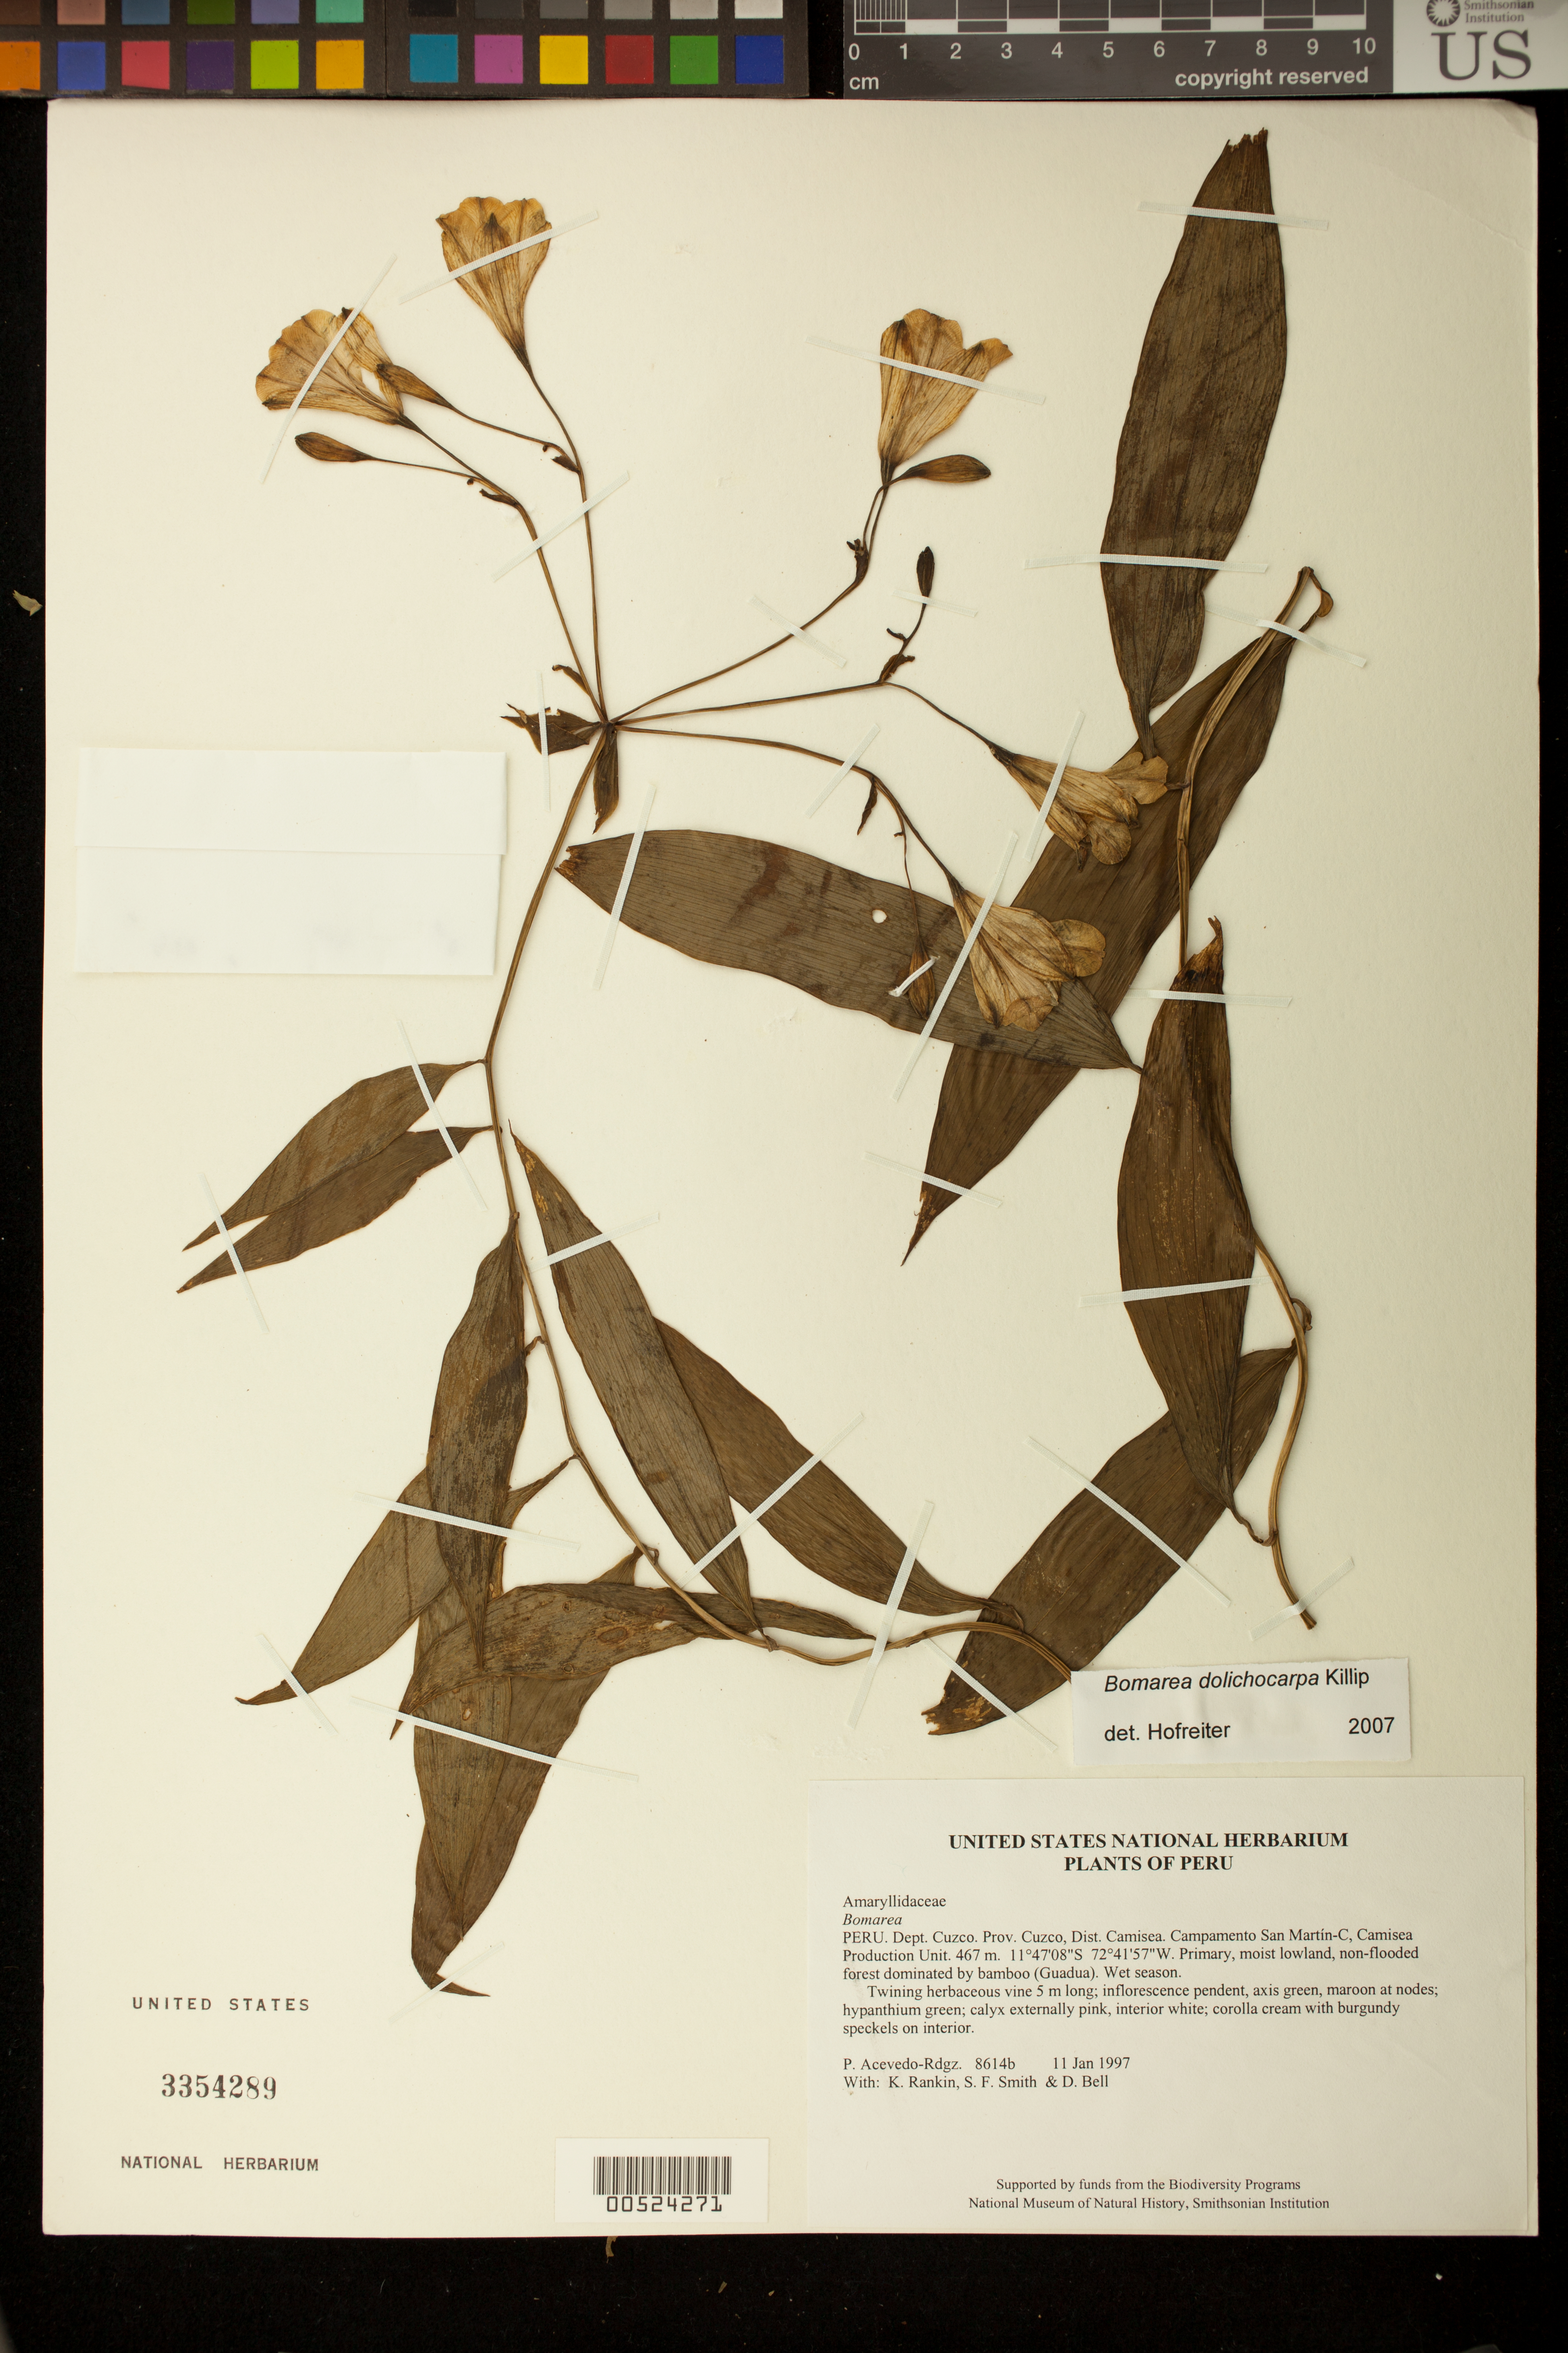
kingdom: Plantae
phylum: Tracheophyta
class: Liliopsida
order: Liliales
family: Alstroemeriaceae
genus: Bomarea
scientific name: Bomarea dolichocarpa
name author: Killip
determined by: Hofreiter, A.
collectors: P. Acevedo-Rodr., K. B. Rankin, S.F. Smith & D. A. Bell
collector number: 8614 b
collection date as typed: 11 Jan 1997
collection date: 1997-01-11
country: Peru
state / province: Cusco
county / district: Cusco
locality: Districto Camisea, Campamento San Martín-C, Camisea Production Unit.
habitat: Primary, moist lowland, non-flooded forest dominated by bamboo (Guadua). Wet season.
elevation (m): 467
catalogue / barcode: US 3354289